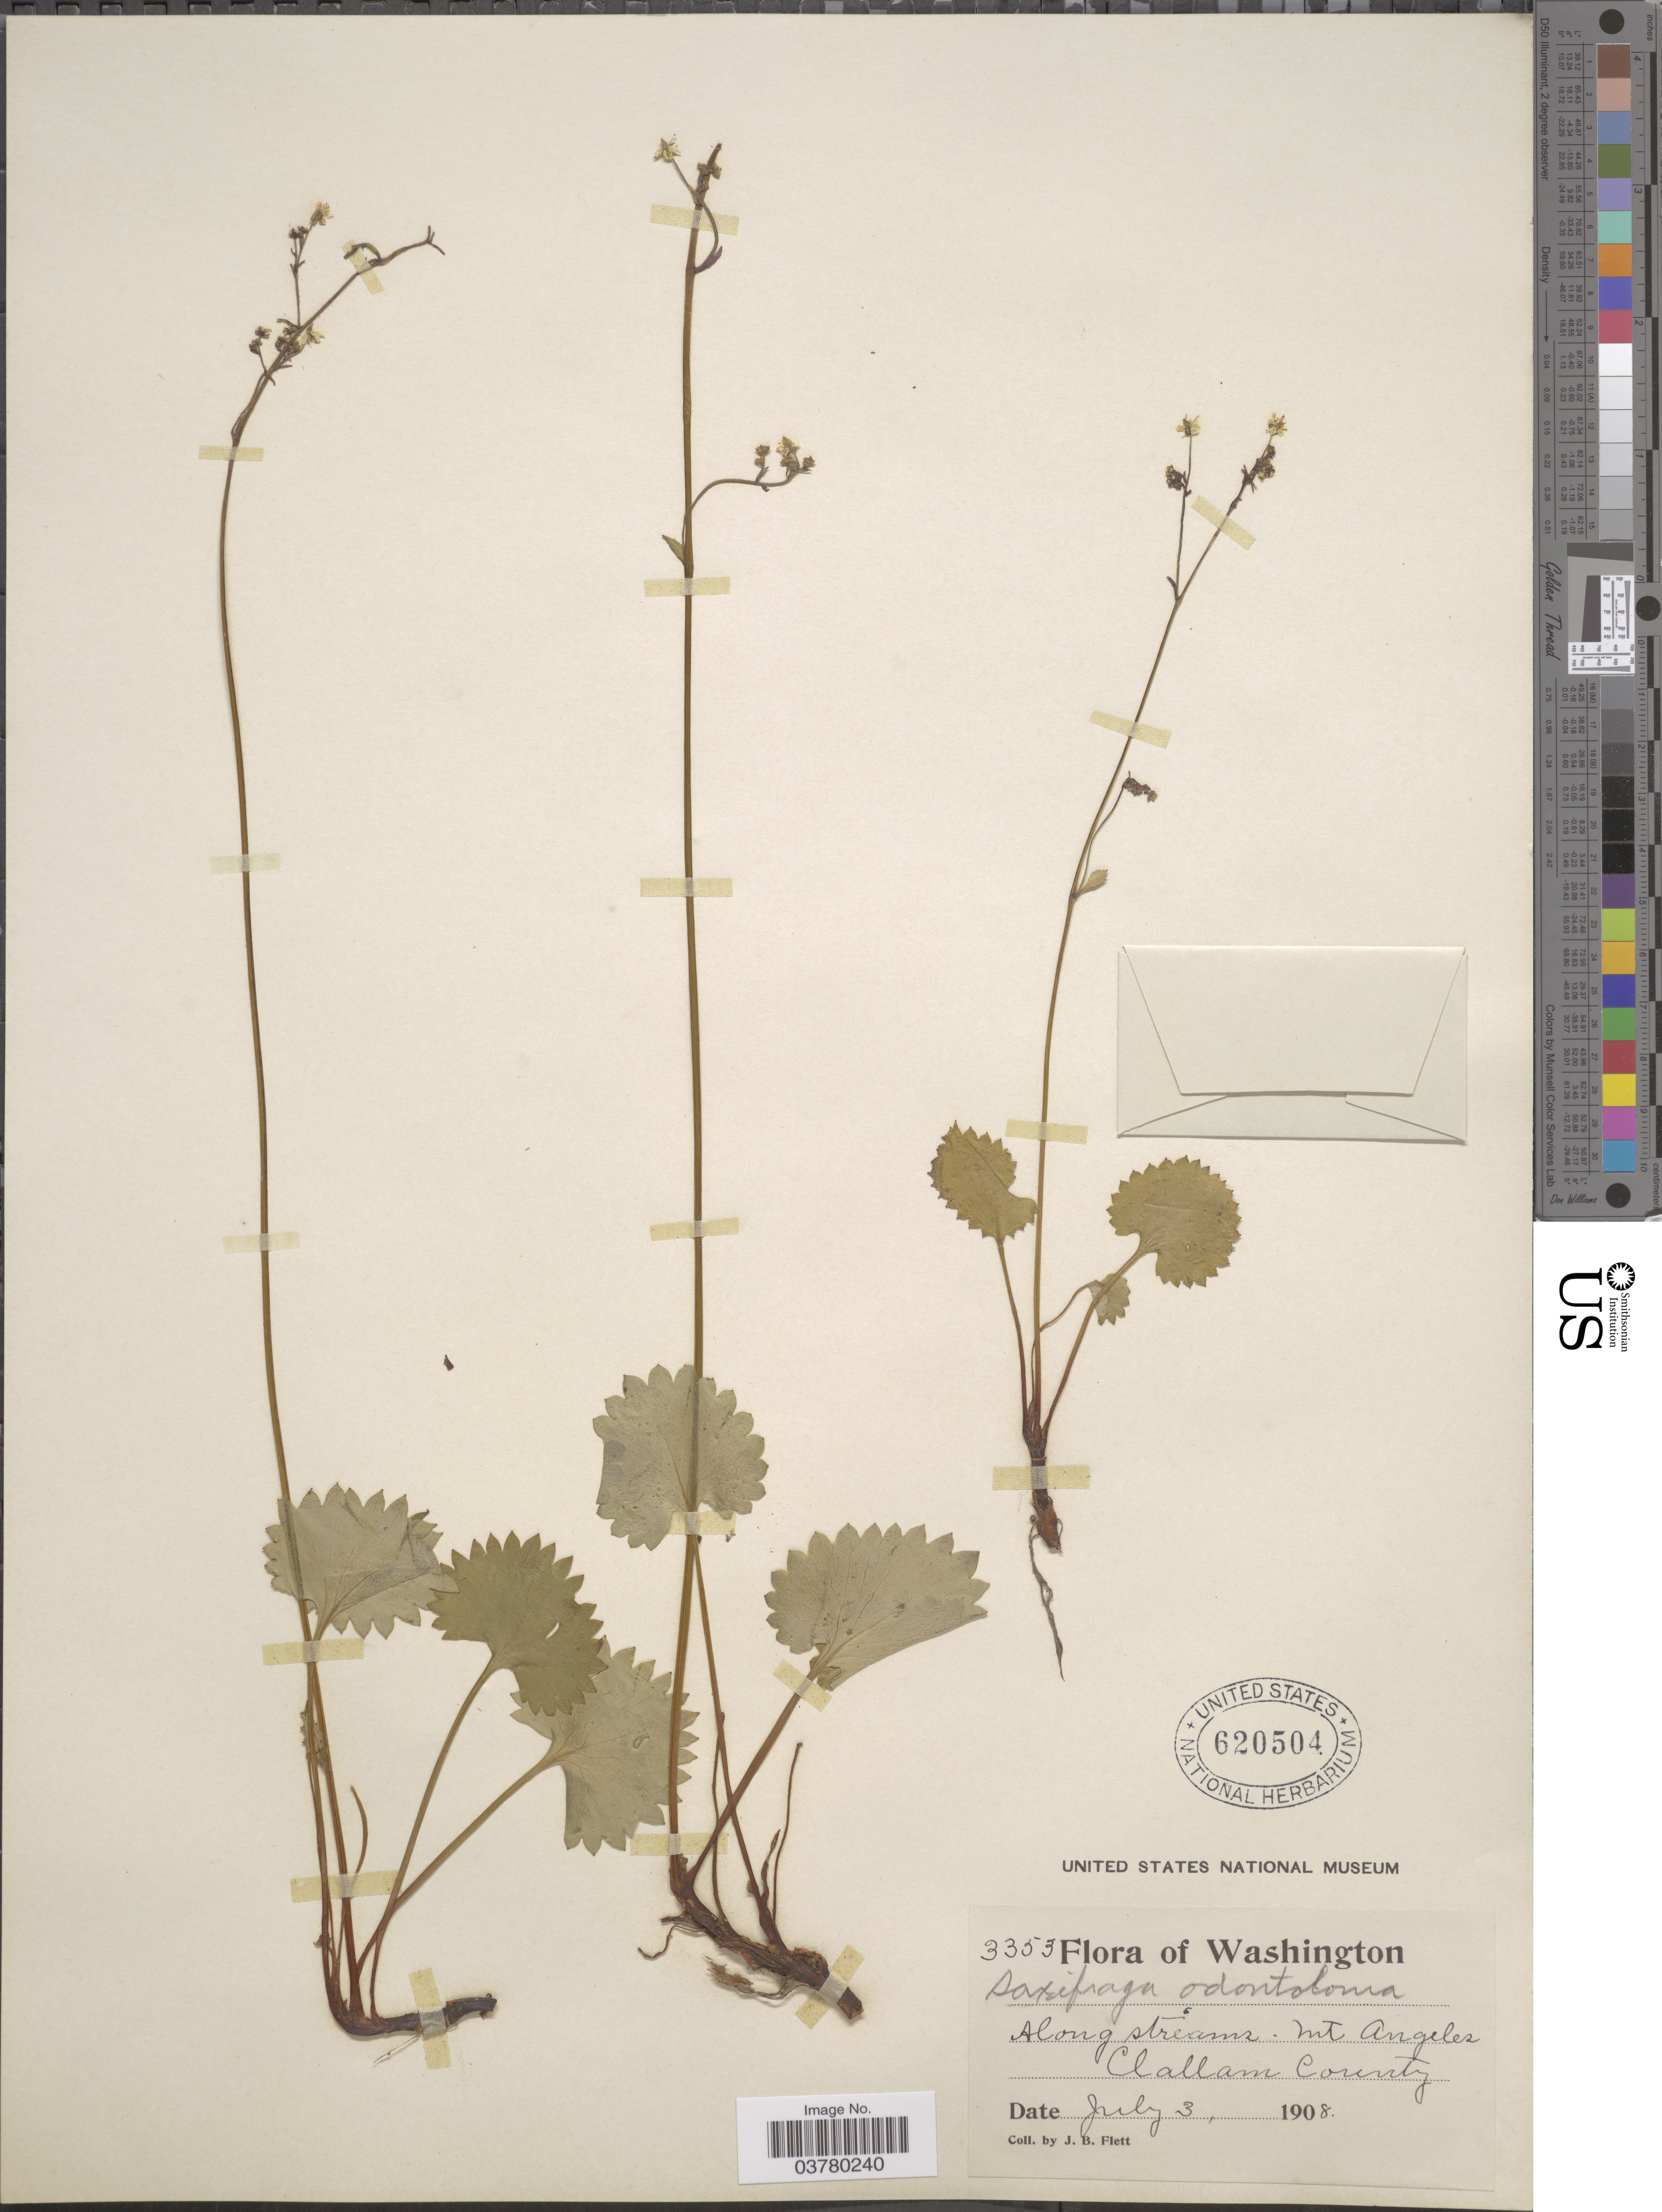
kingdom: Plantae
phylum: Tracheophyta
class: Magnoliopsida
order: Saxifragales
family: Saxifragaceae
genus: Micranthes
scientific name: Micranthes odontoloma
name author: (Piper) A. Heller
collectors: J. Flett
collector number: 3353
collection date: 1908-07-03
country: United States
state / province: Washington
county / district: Clallam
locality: Along streams. Mt Angeles. Clallam County.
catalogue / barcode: US 620504